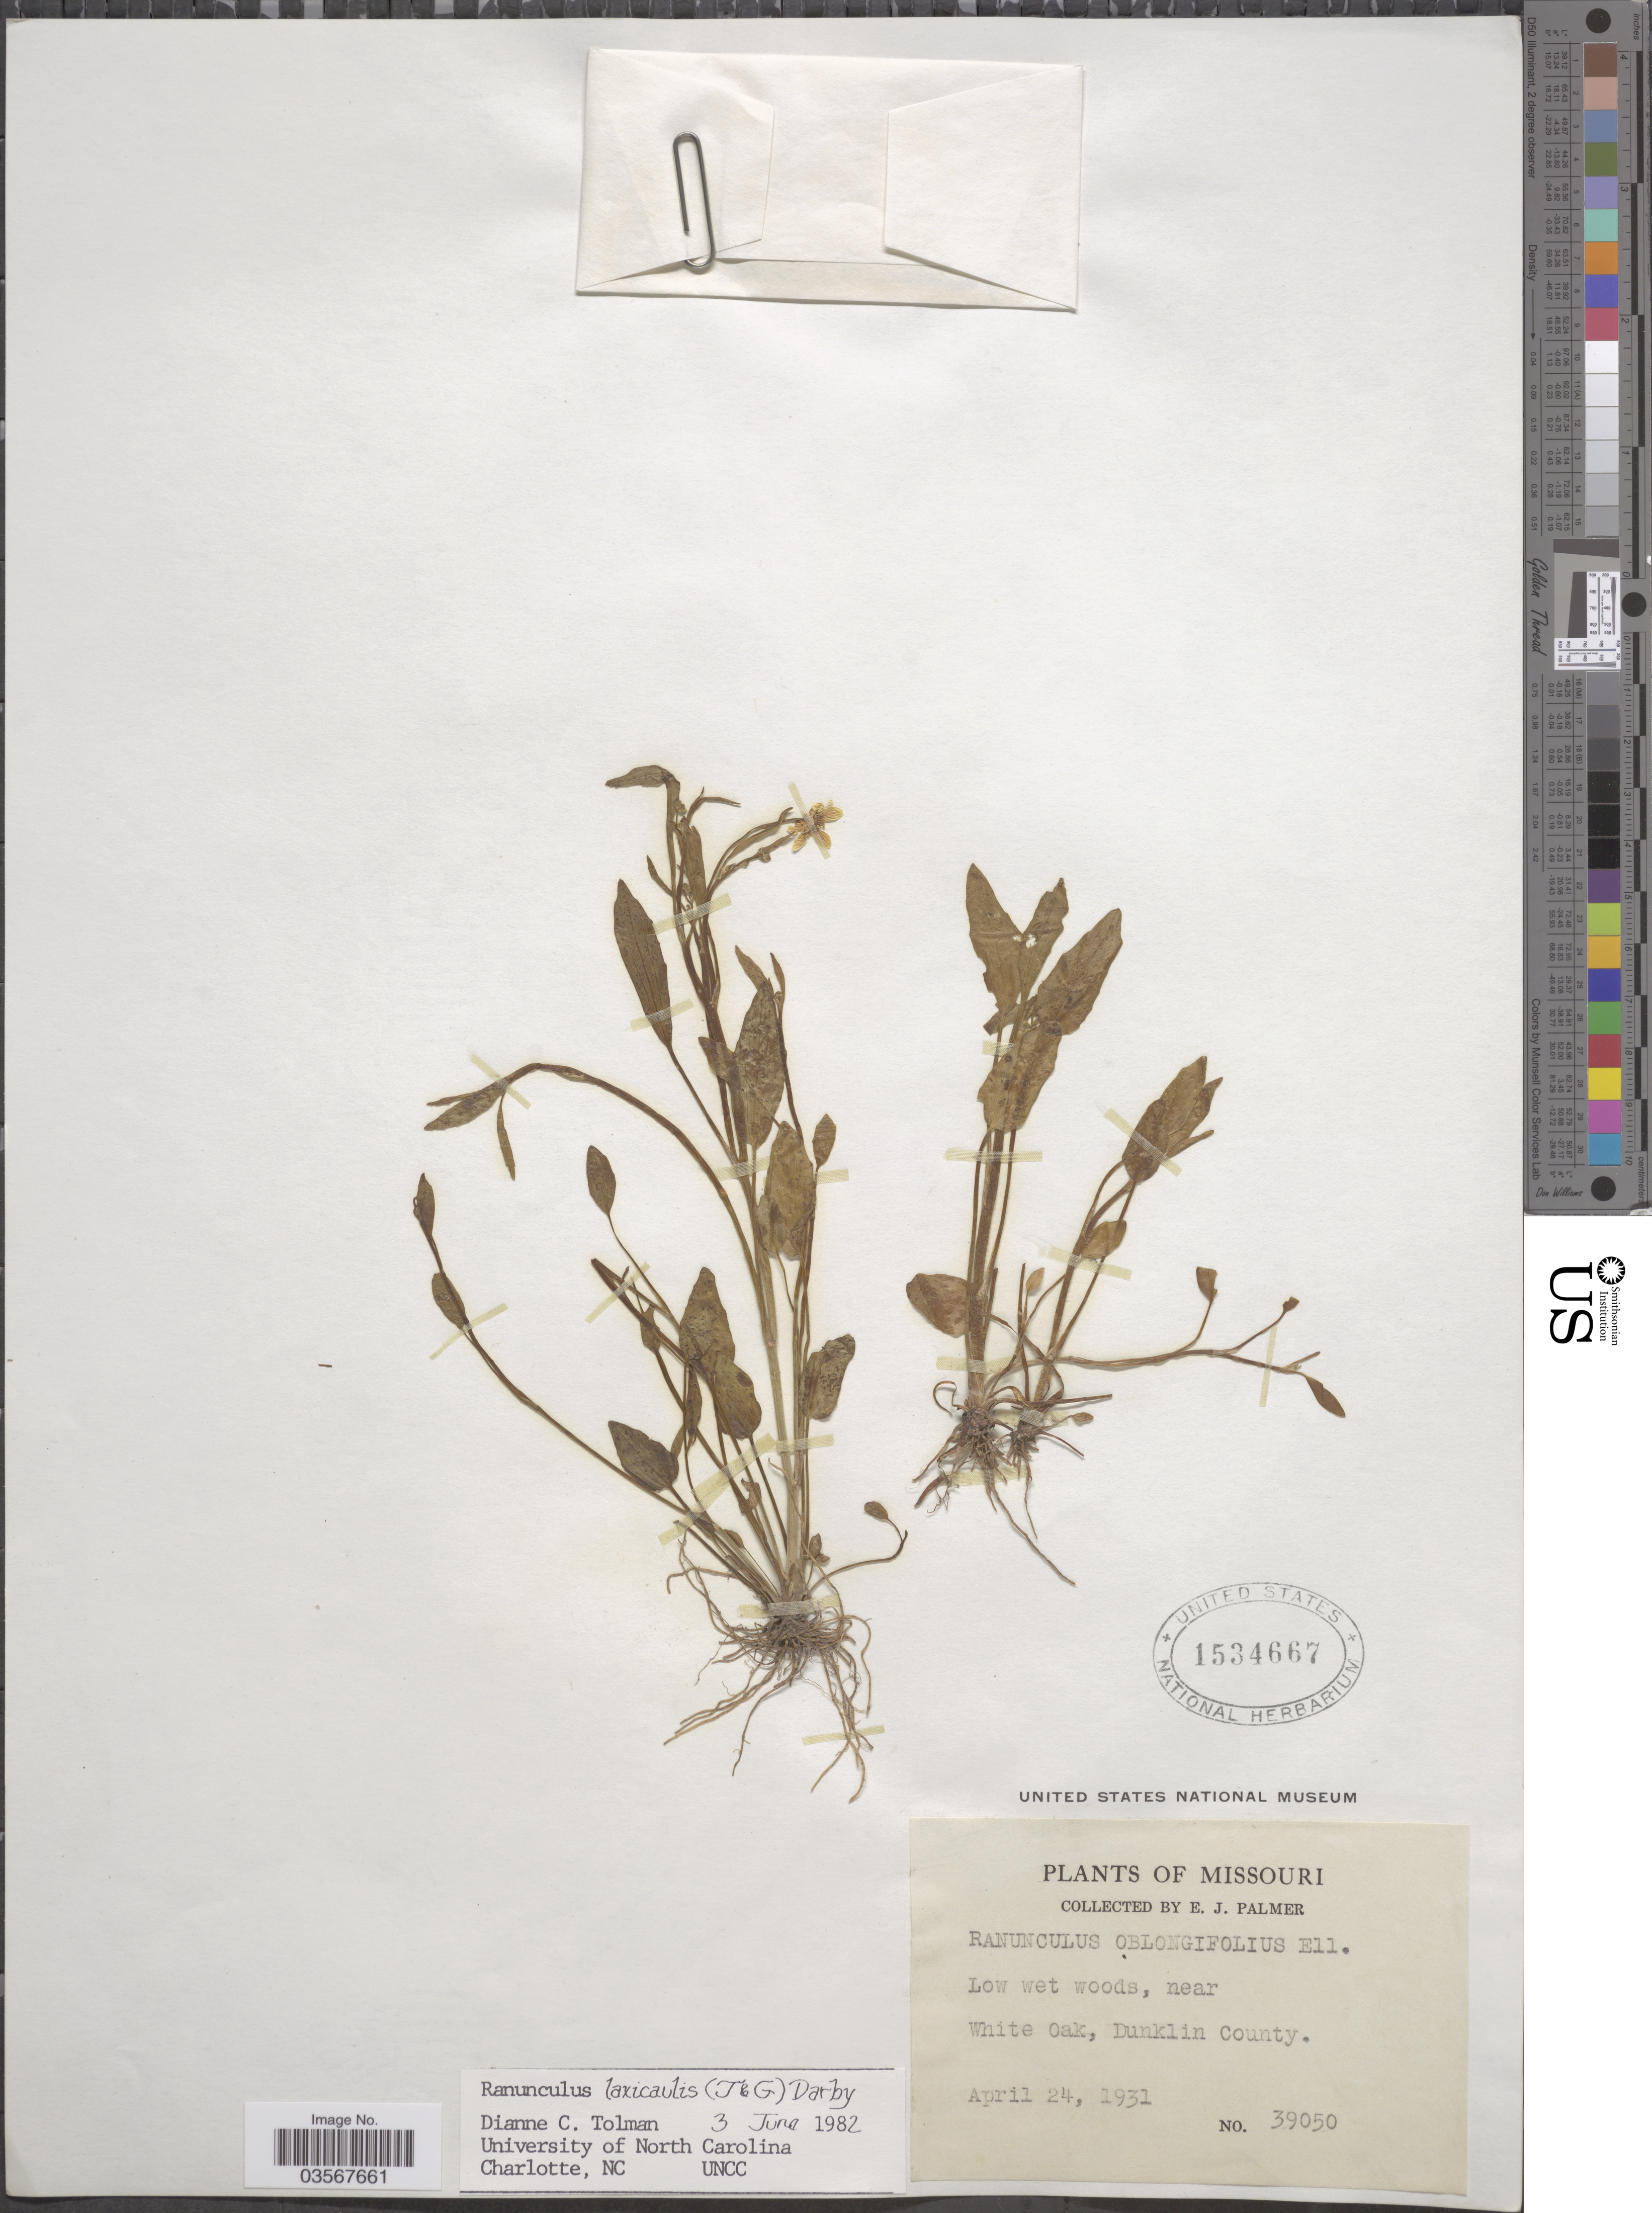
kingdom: Plantae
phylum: Tracheophyta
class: Magnoliopsida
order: Ranunculales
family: Ranunculaceae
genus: Ranunculus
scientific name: Ranunculus laxicaulis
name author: (Torr. & A. Gray) Darby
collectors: E. J. Palmer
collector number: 39050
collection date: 1931-04-24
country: United States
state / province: Missouri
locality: Low wet woods, near White Oak, Dunklin County.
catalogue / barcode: US 1534667